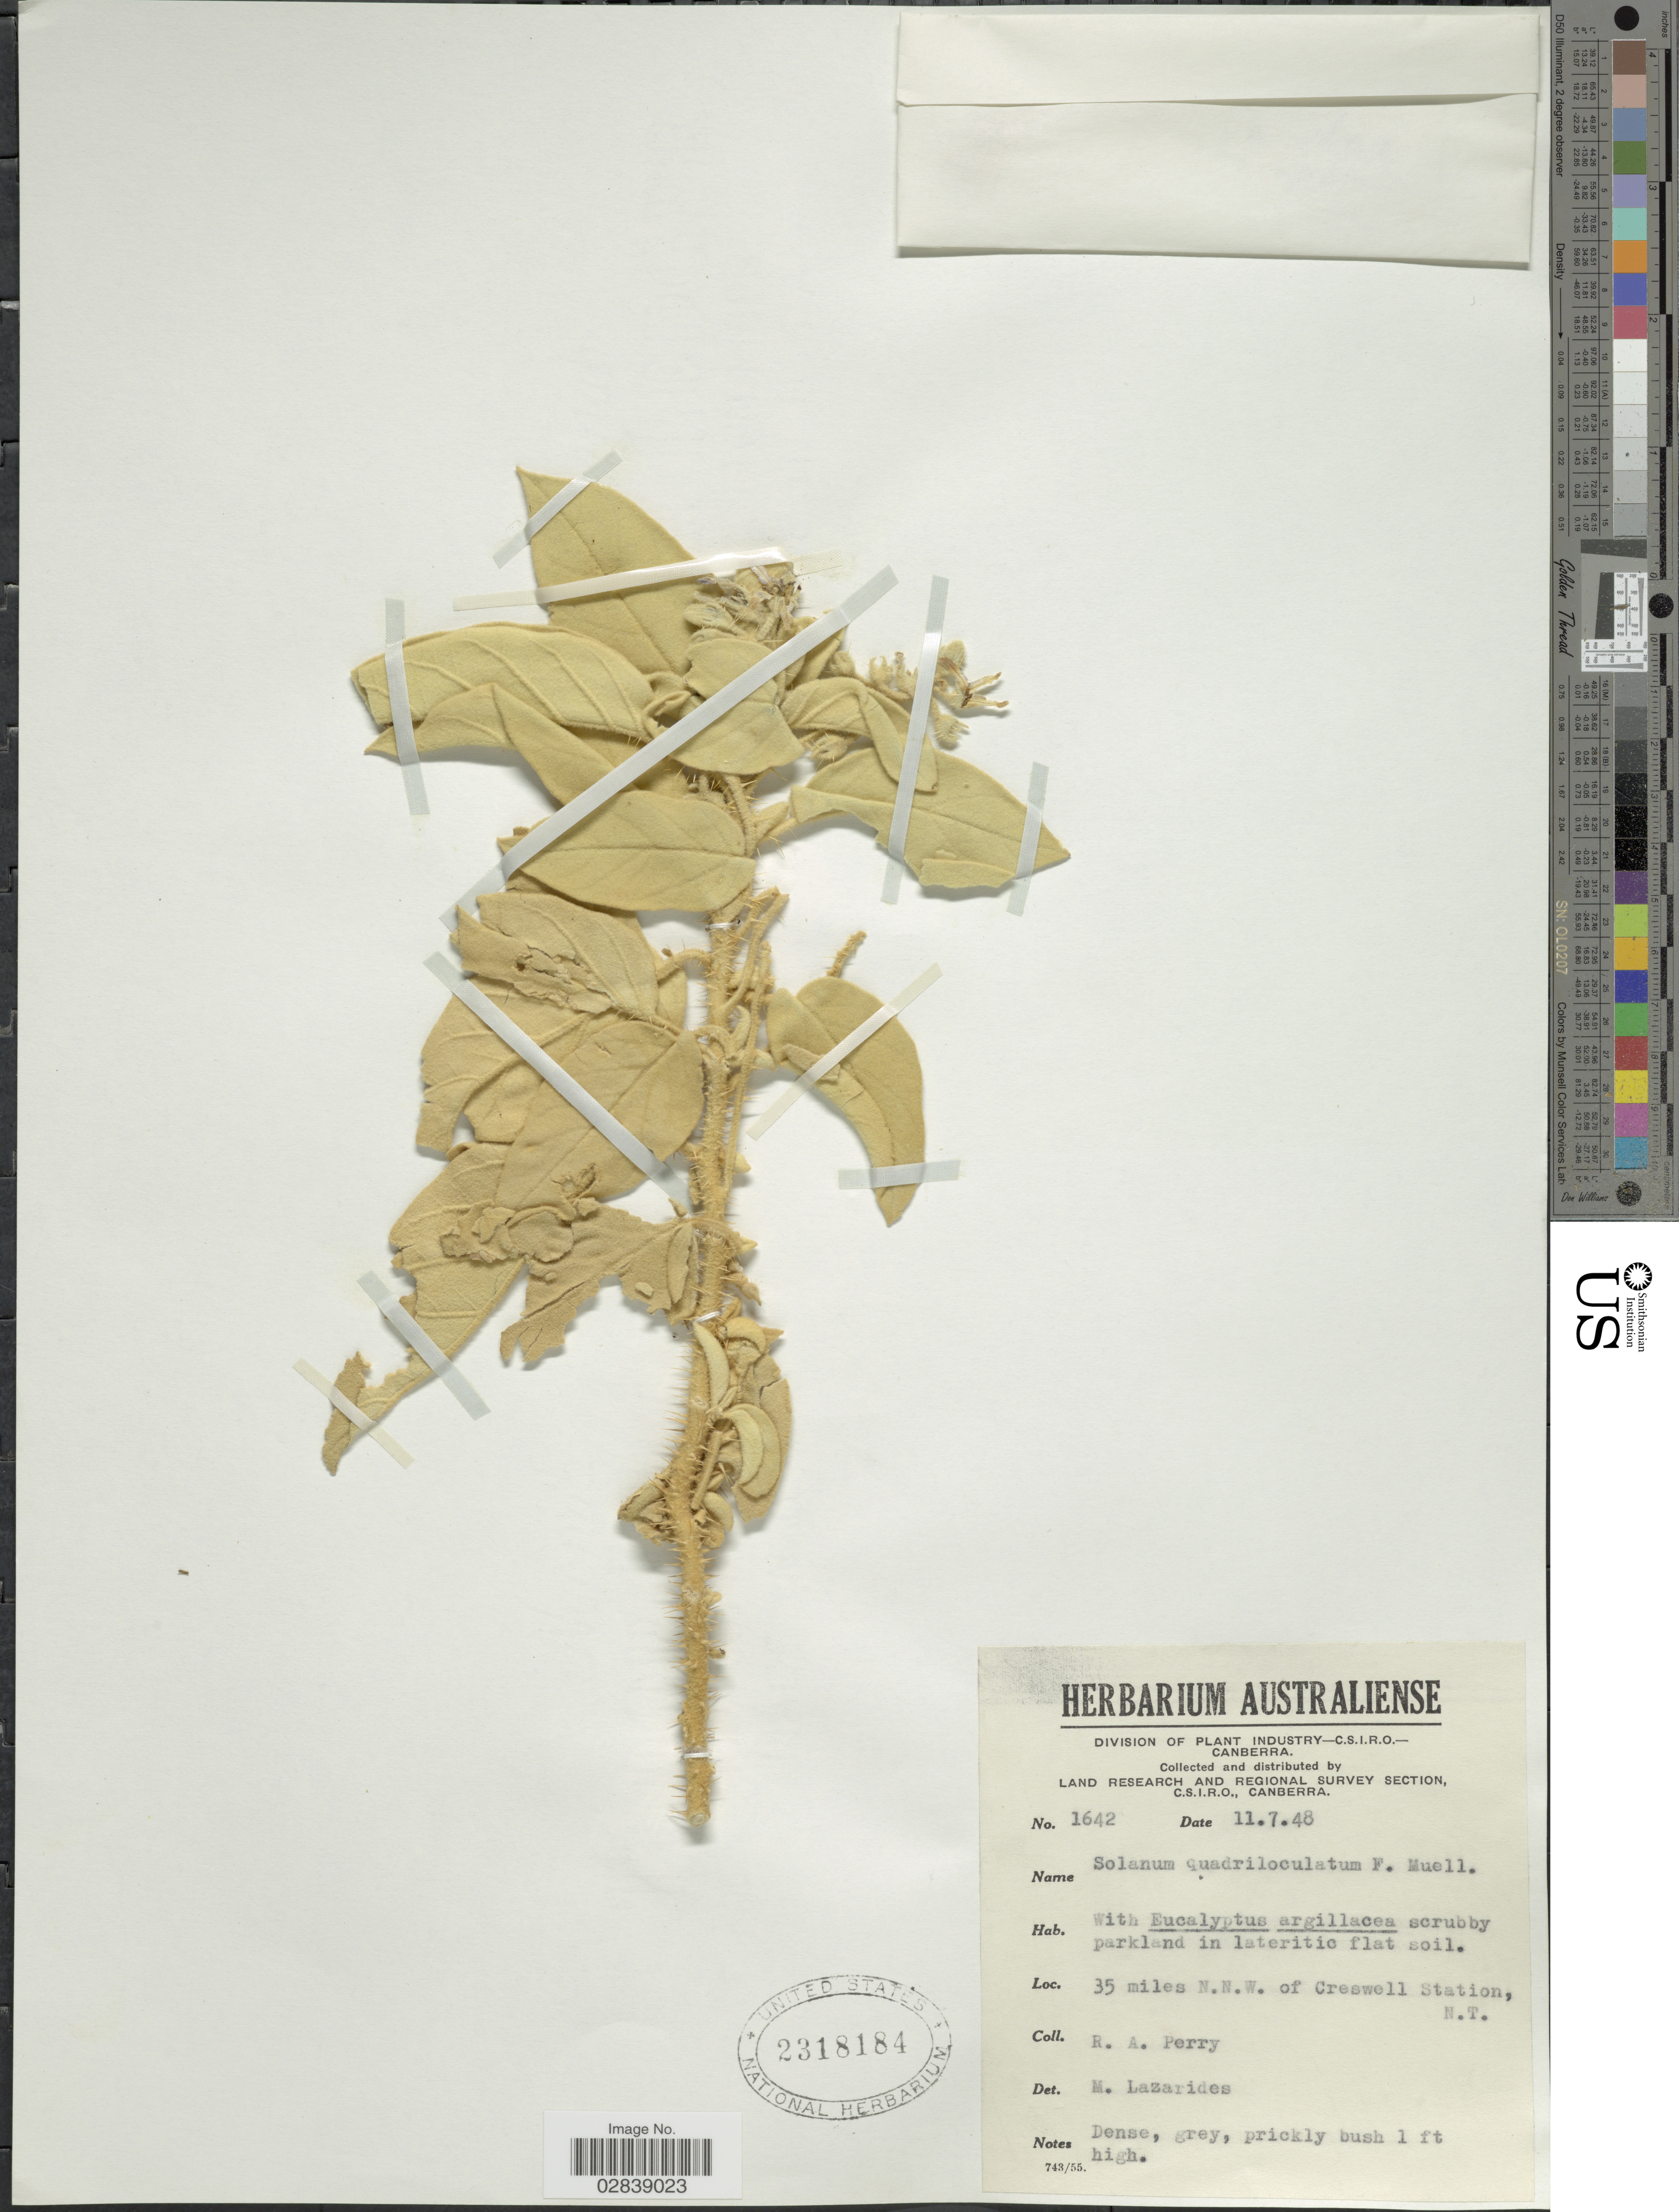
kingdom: Plantae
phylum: Tracheophyta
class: Magnoliopsida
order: Solanales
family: Solanaceae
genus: Solanum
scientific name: Solanum quadriloculatum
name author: F. Muell.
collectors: Perry, R. A.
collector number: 1642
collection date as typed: Transcribed d/m/y: 11/7/48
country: Australia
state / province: Northern Territory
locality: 35 miles N.N.W. of Creswell Station, N.T.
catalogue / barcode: US 2318184